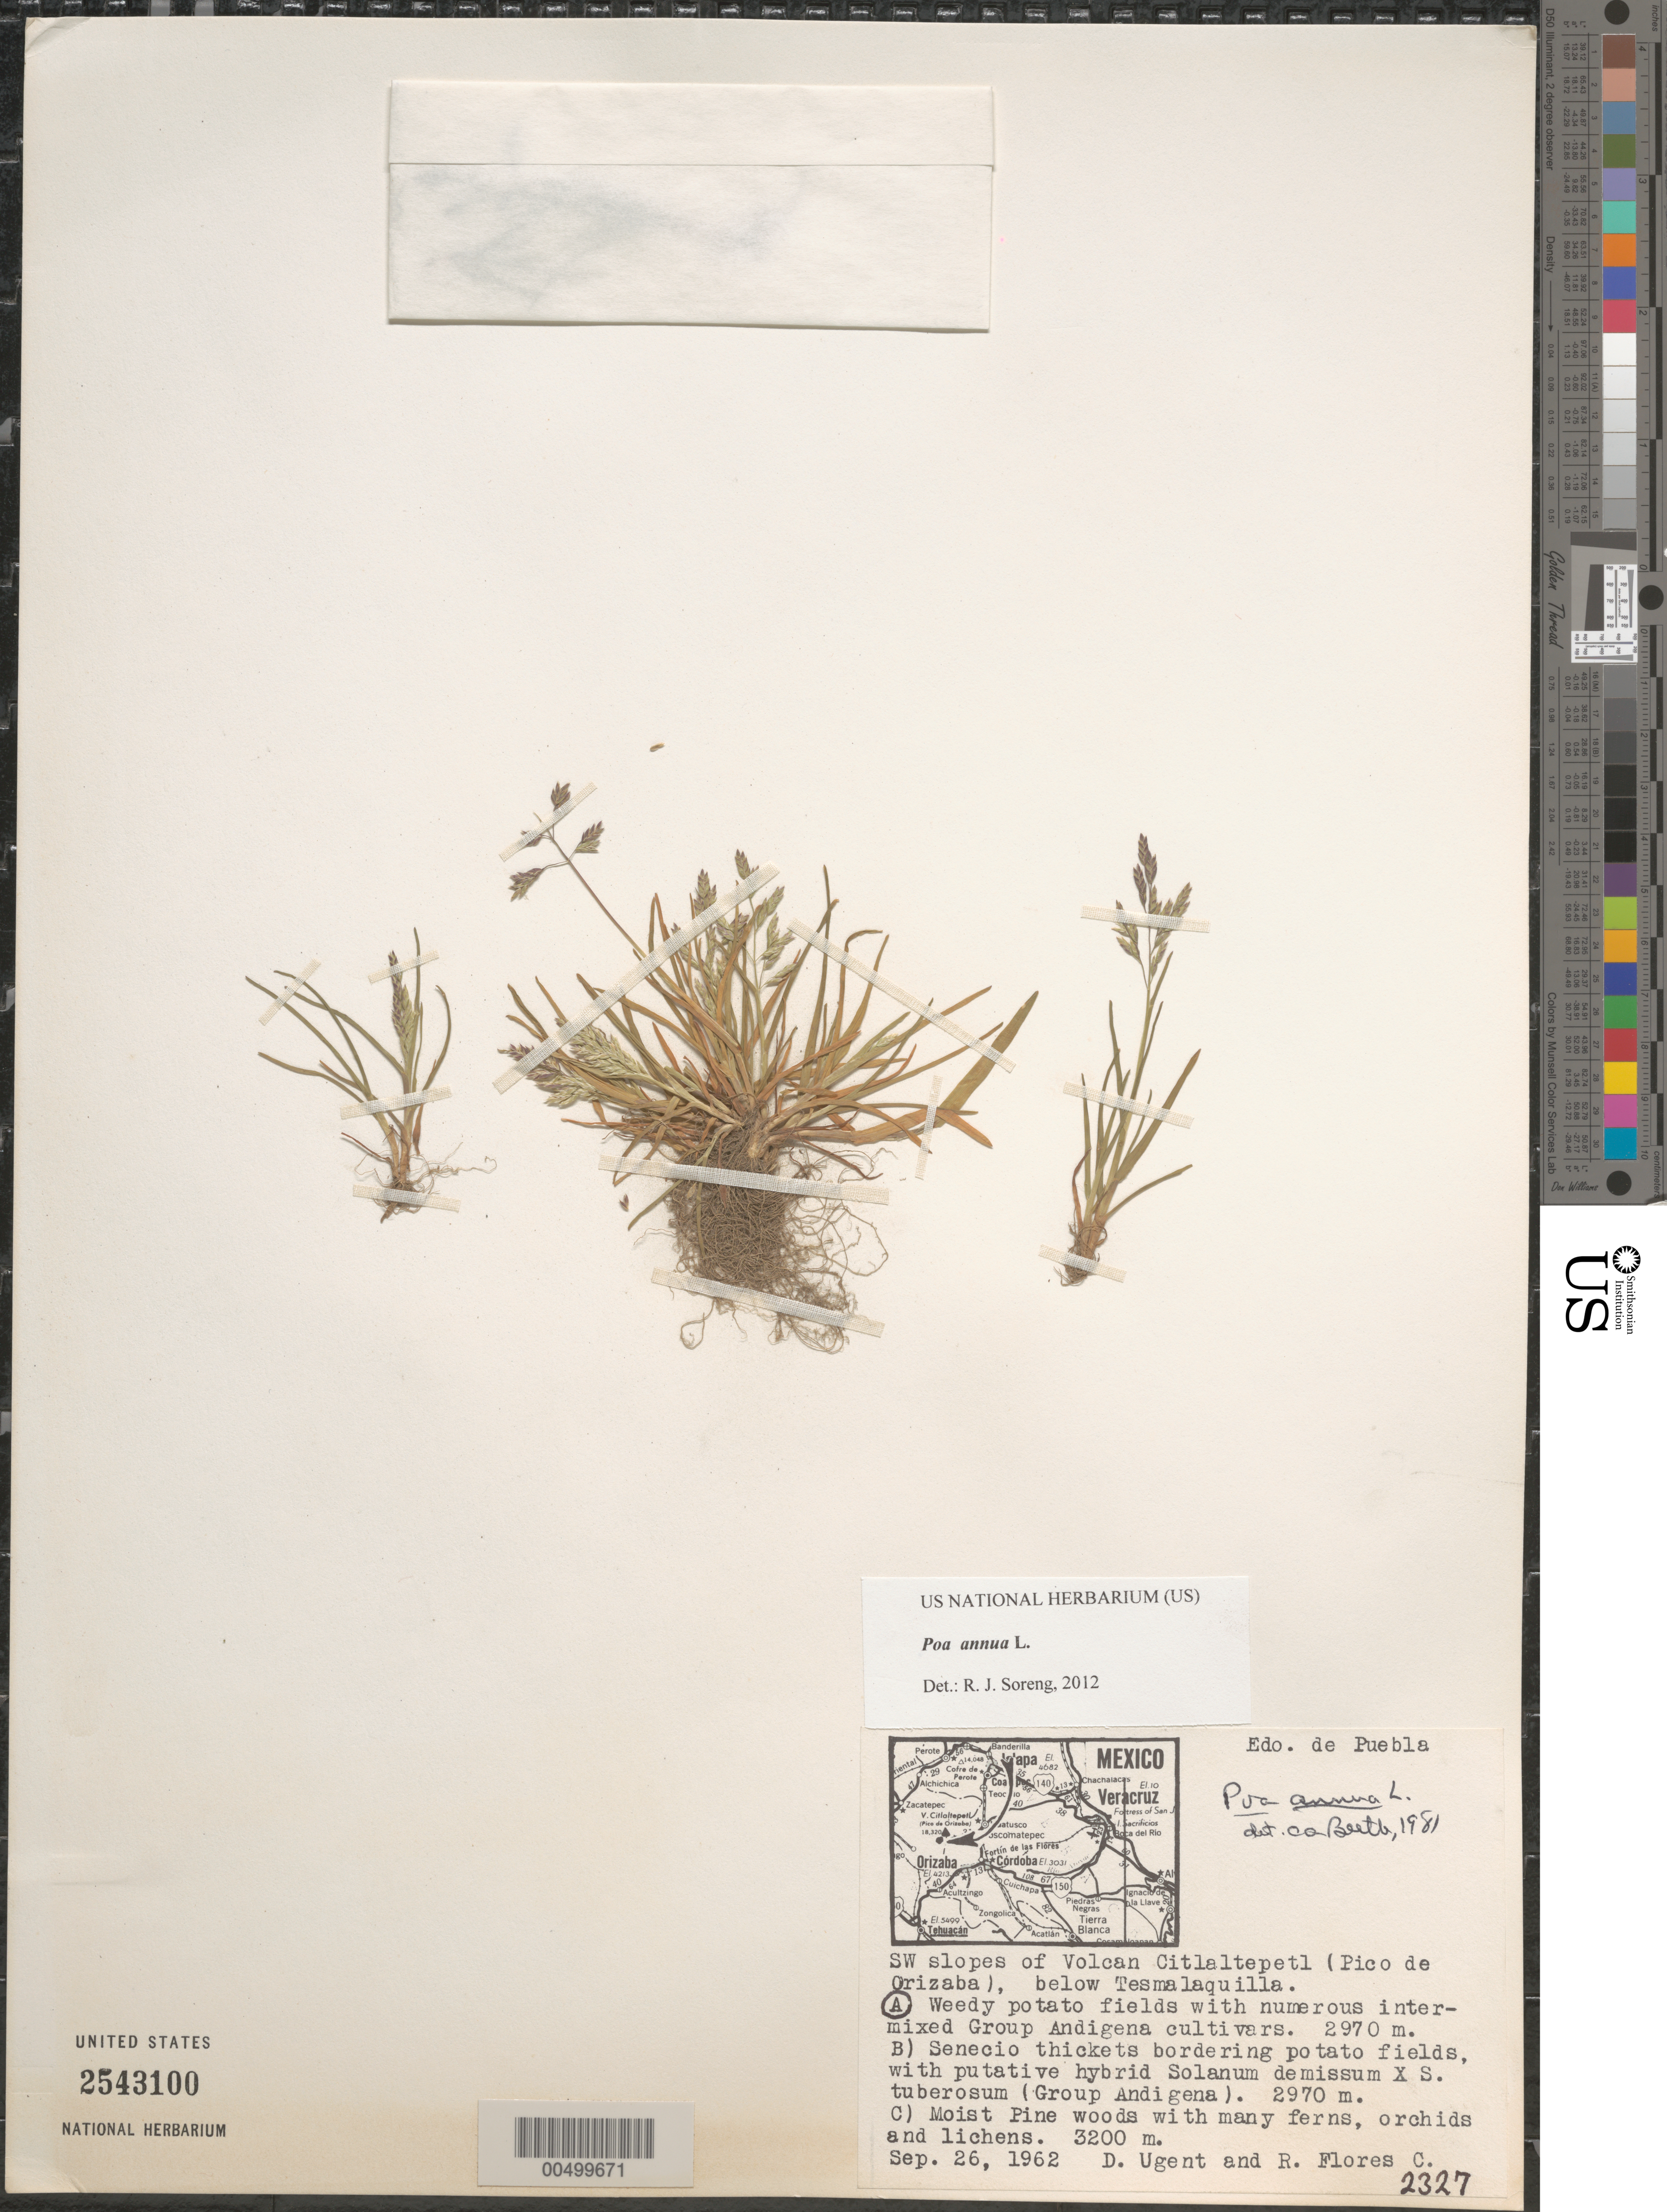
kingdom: Plantae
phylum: Tracheophyta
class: Liliopsida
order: Poales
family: Poaceae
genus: Poa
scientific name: Poa annua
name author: L.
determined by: Beetle, Alan A.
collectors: D. Ugent & R. Flores-C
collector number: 2327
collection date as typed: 26 Sep 1962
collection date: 1962-09-26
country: Mexico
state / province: Veracruz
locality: SW slopes of Volcan Citlaltepetl (Pico de Orizaba), below Tesmalaquilla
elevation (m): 2970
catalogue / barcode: US 2543100